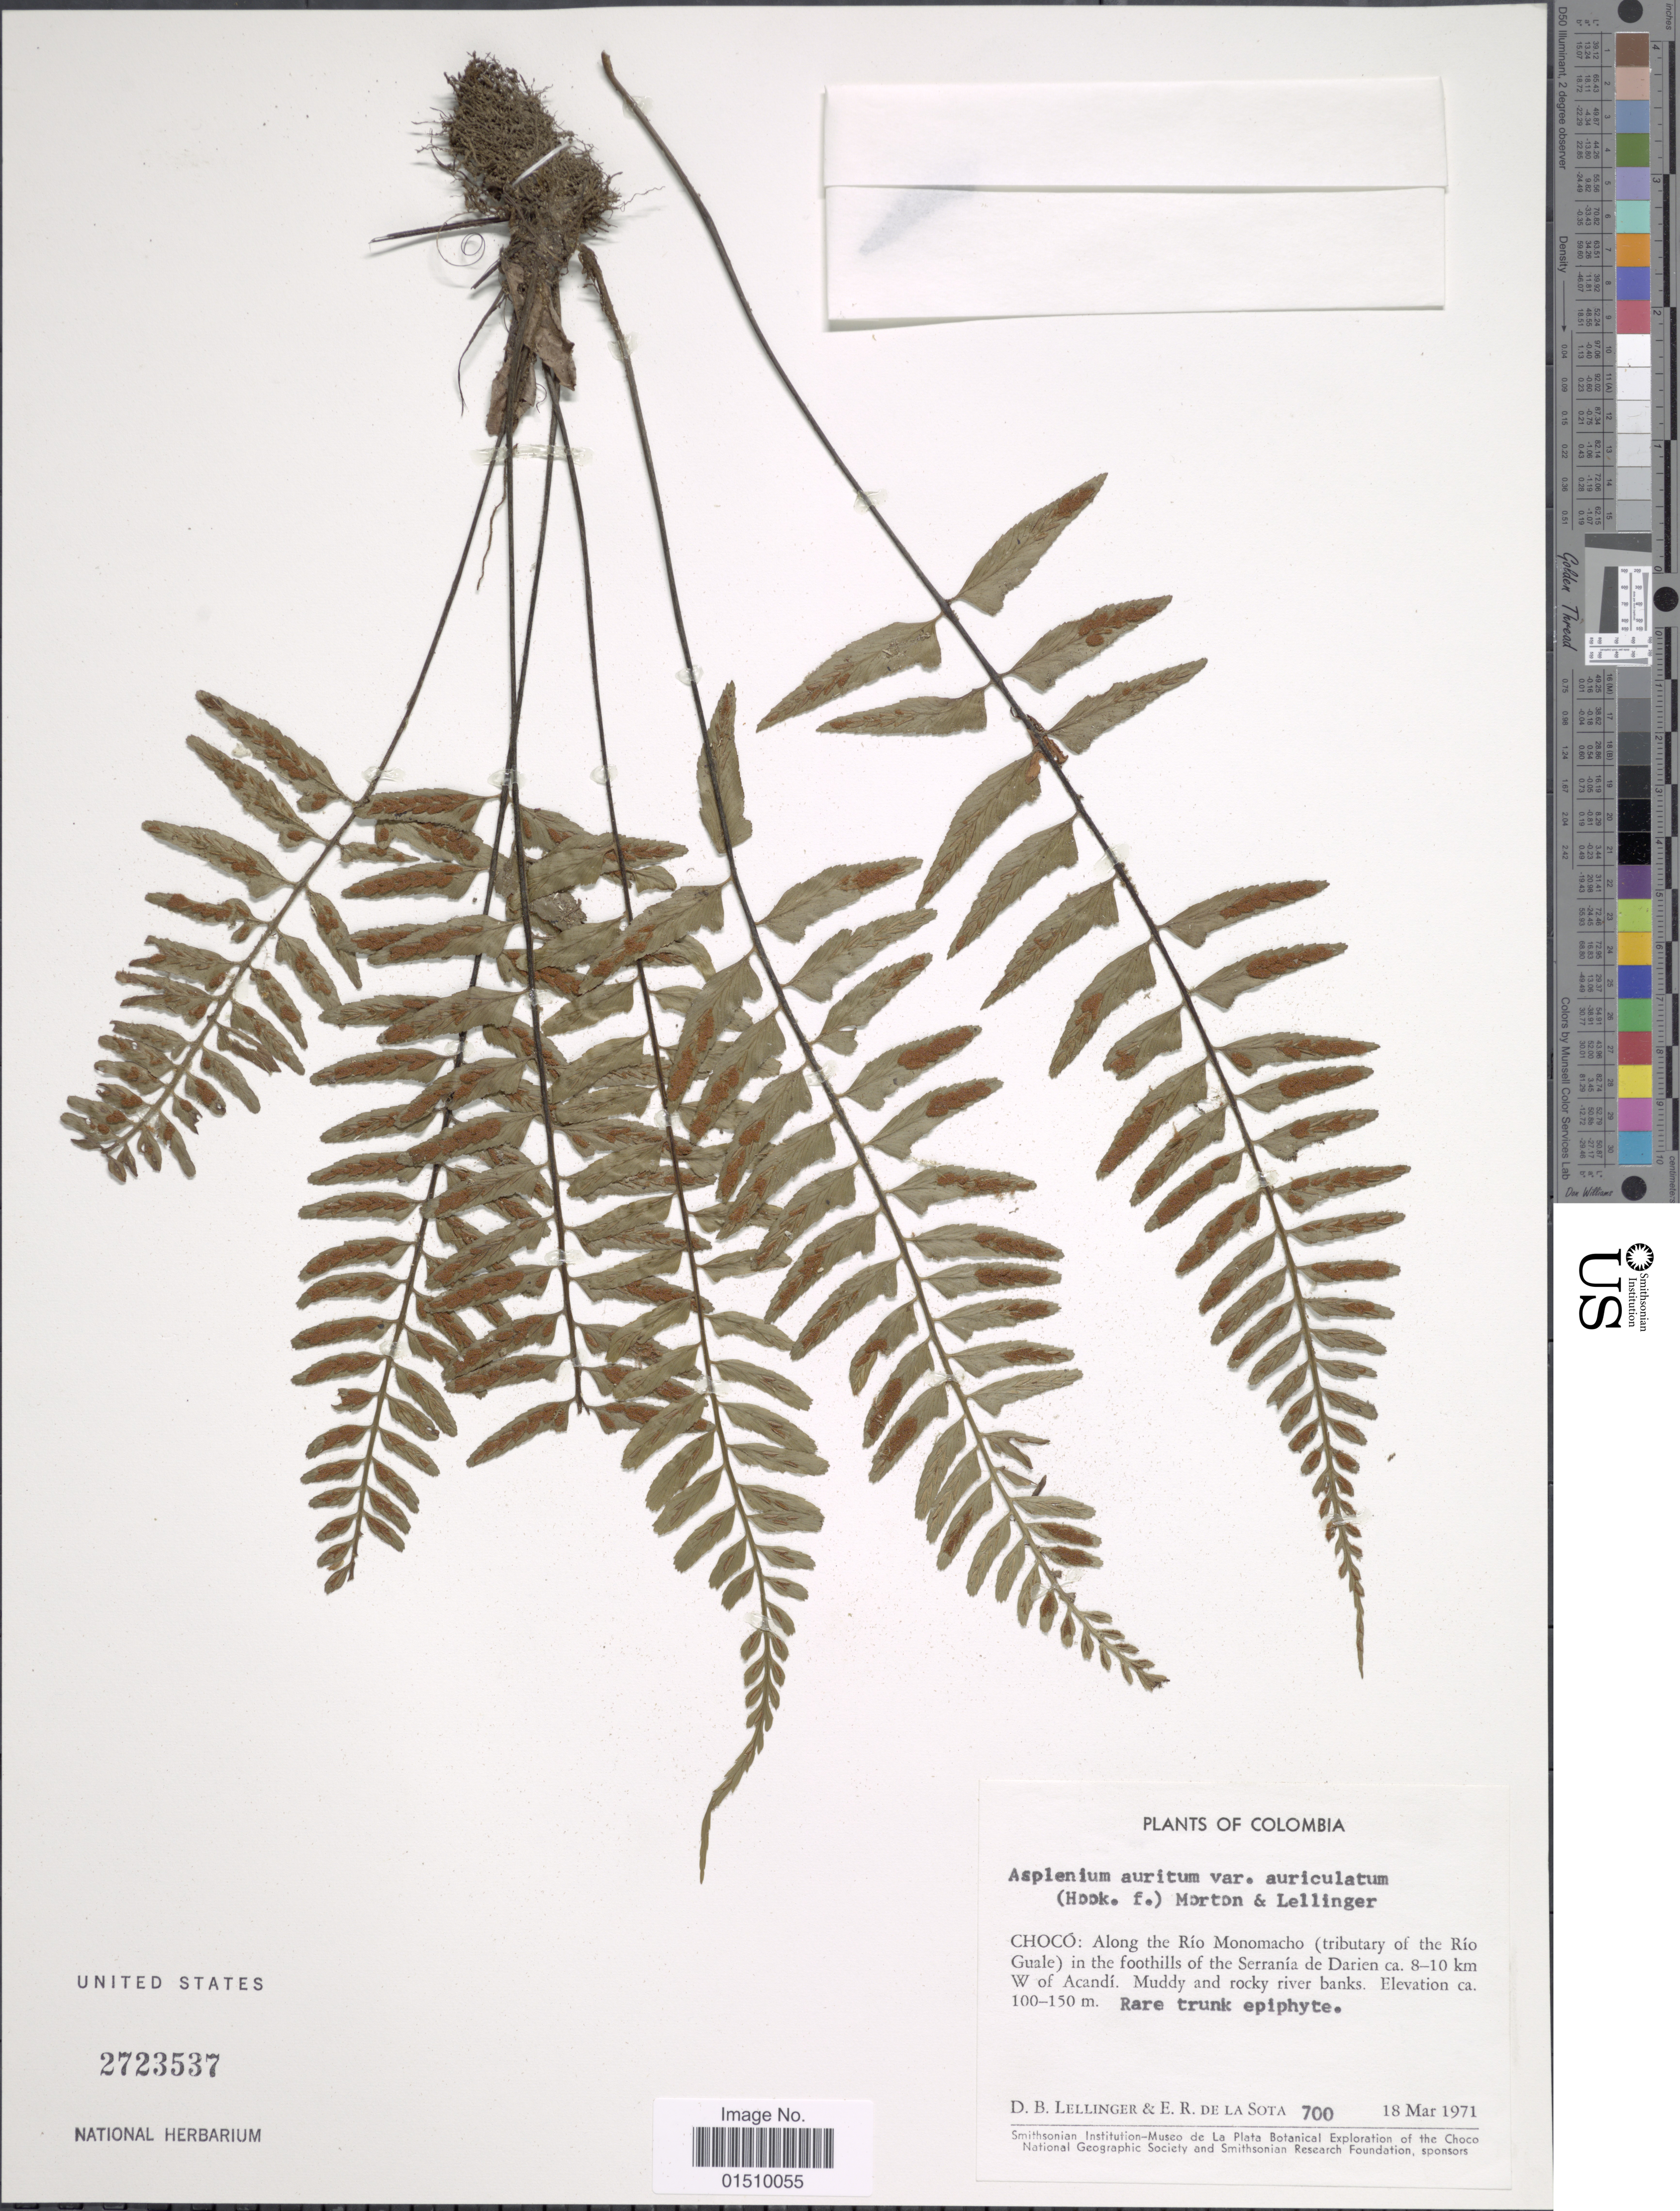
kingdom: Plantae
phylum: Tracheophyta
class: Polypodiopsida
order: Polypodiales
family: Aspleniaceae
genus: Asplenium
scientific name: Asplenium auritum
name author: Sw.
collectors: D. B. Lellinger & E. R. de la Sota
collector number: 700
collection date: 1971-03-18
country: Colombia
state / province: Chocó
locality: Colombia, along the Rio Monomacho (tributary of the Rio Guale) in the foothills of the Serrania de Darien ca. 8-10 km W of Acandi.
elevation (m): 100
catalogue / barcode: US 2723537